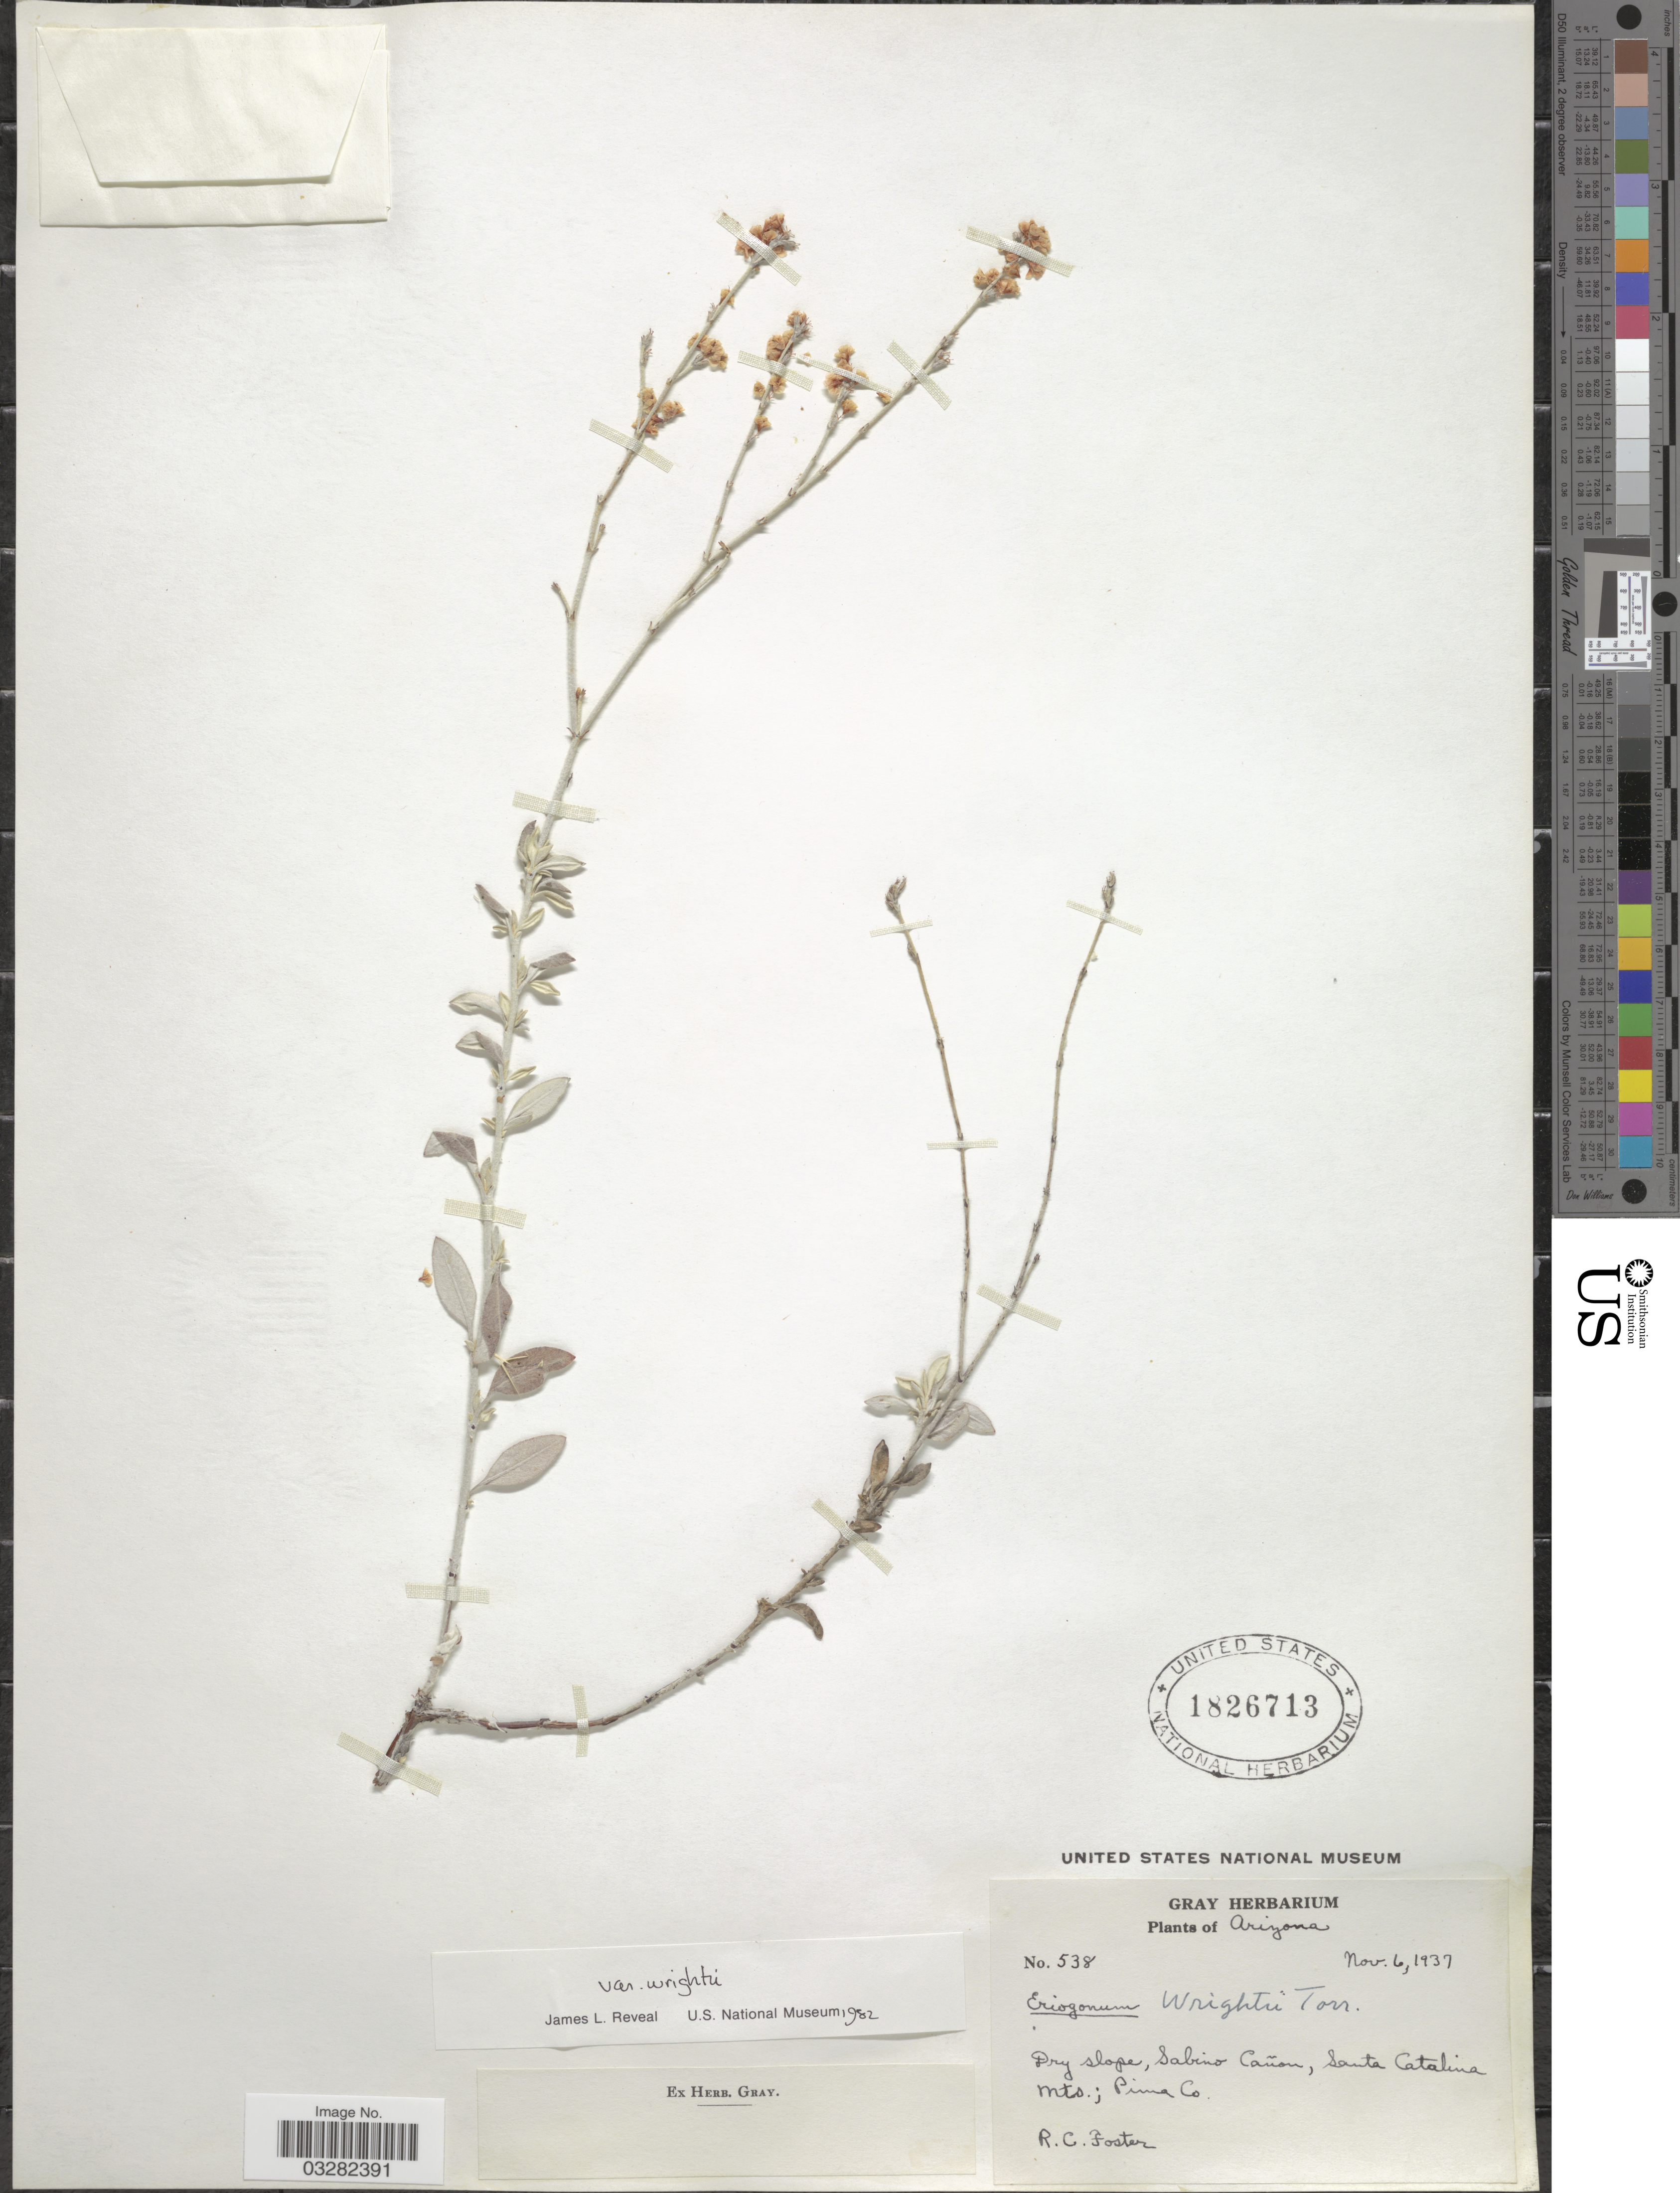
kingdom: Plantae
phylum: Tracheophyta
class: Magnoliopsida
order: Caryophyllales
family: Polygonaceae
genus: Eriogonum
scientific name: Eriogonum wrightii var. wrightii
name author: Torr. ex Benth.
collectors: R. C. Foster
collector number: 538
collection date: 1937-11-06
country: United States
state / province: Arizona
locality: Sabino Cañon, Santa Catalina Mts.; Pima Co.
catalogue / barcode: US 1826713